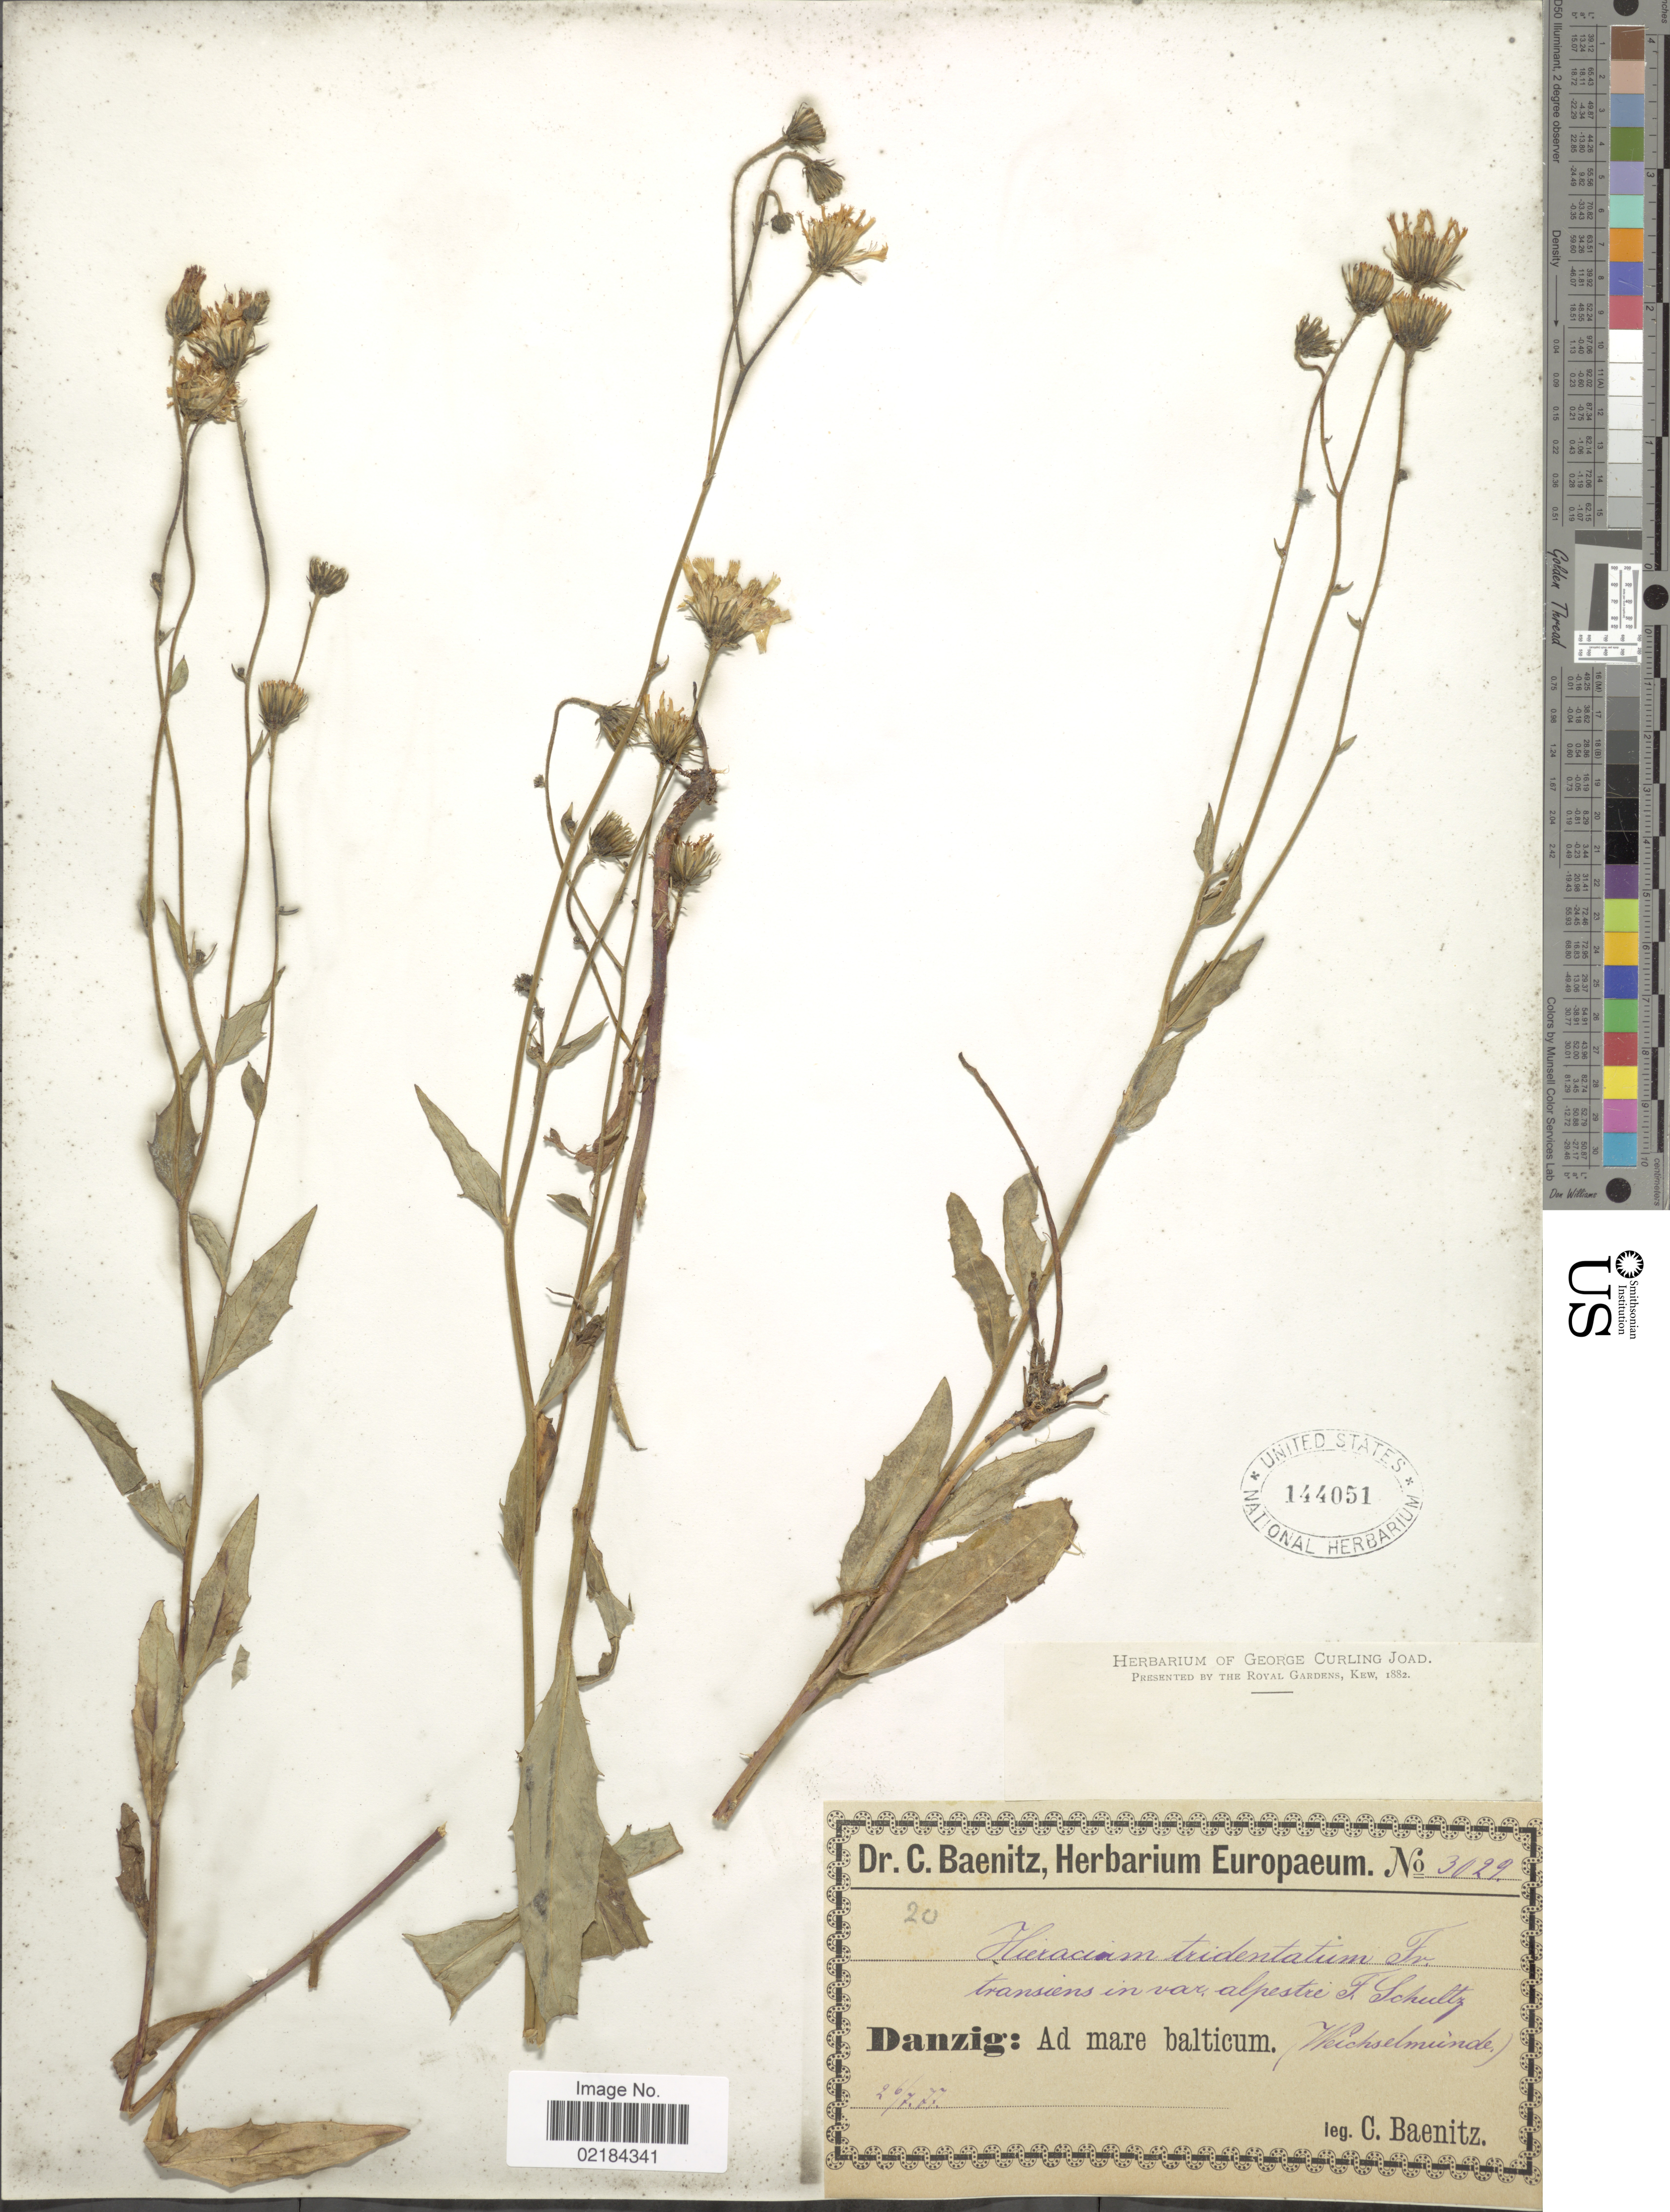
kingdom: Plantae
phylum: Tracheophyta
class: Magnoliopsida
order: Asterales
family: Asteraceae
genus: Hieracium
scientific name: Hieracium laevigatum subsp. tridentatum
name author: (Fr.) Čelak.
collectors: C. G. Baenitz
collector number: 3029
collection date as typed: Transcribed d/m/y: 26/7/77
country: Poland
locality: Danzig: ad mare balticum, (Weichselmiende) [interpreted]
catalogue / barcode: US 144051